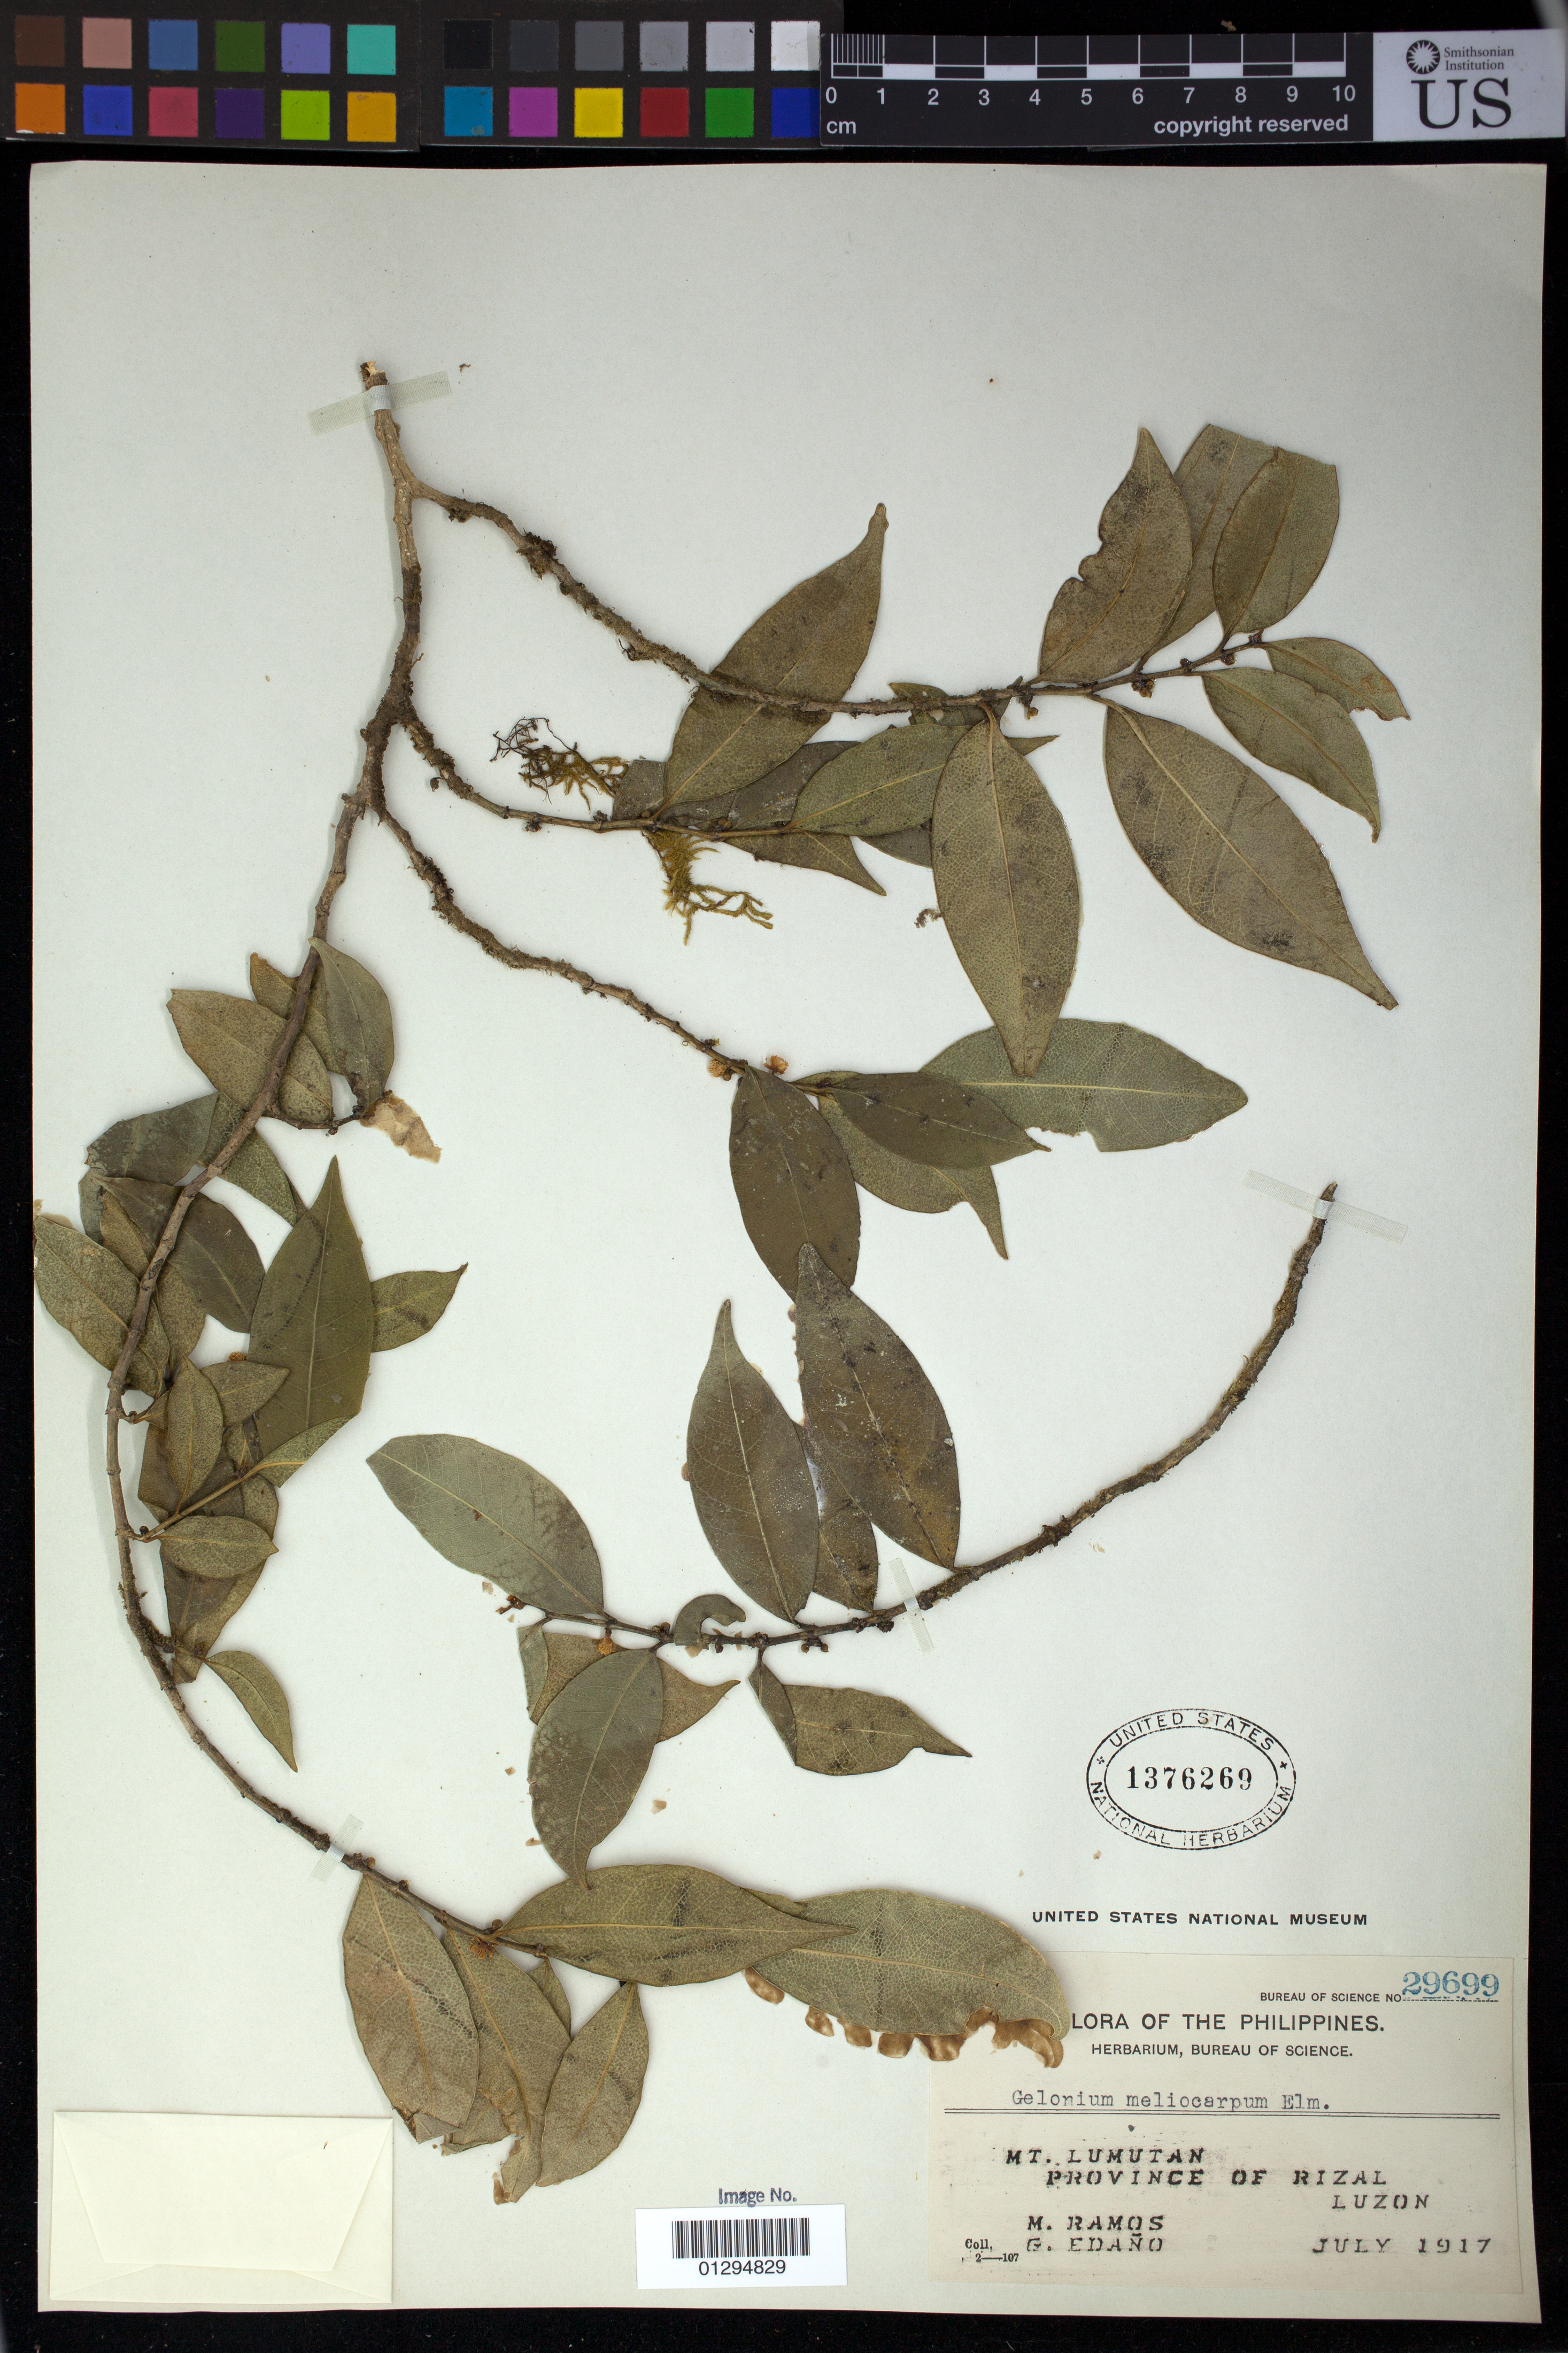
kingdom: Plantae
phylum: Tracheophyta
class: Magnoliopsida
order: Malpighiales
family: Euphorbiaceae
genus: Suregada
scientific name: Suregada meliocarpa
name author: (Elmer) Croizat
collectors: M. Ramos & G. Edaño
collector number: Bur. Sci. 29699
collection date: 1917-07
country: Philippines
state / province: Calabarzon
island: Mindanao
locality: Mt. Lumutan, Province of Rizal, Luzon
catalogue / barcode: US 1376269